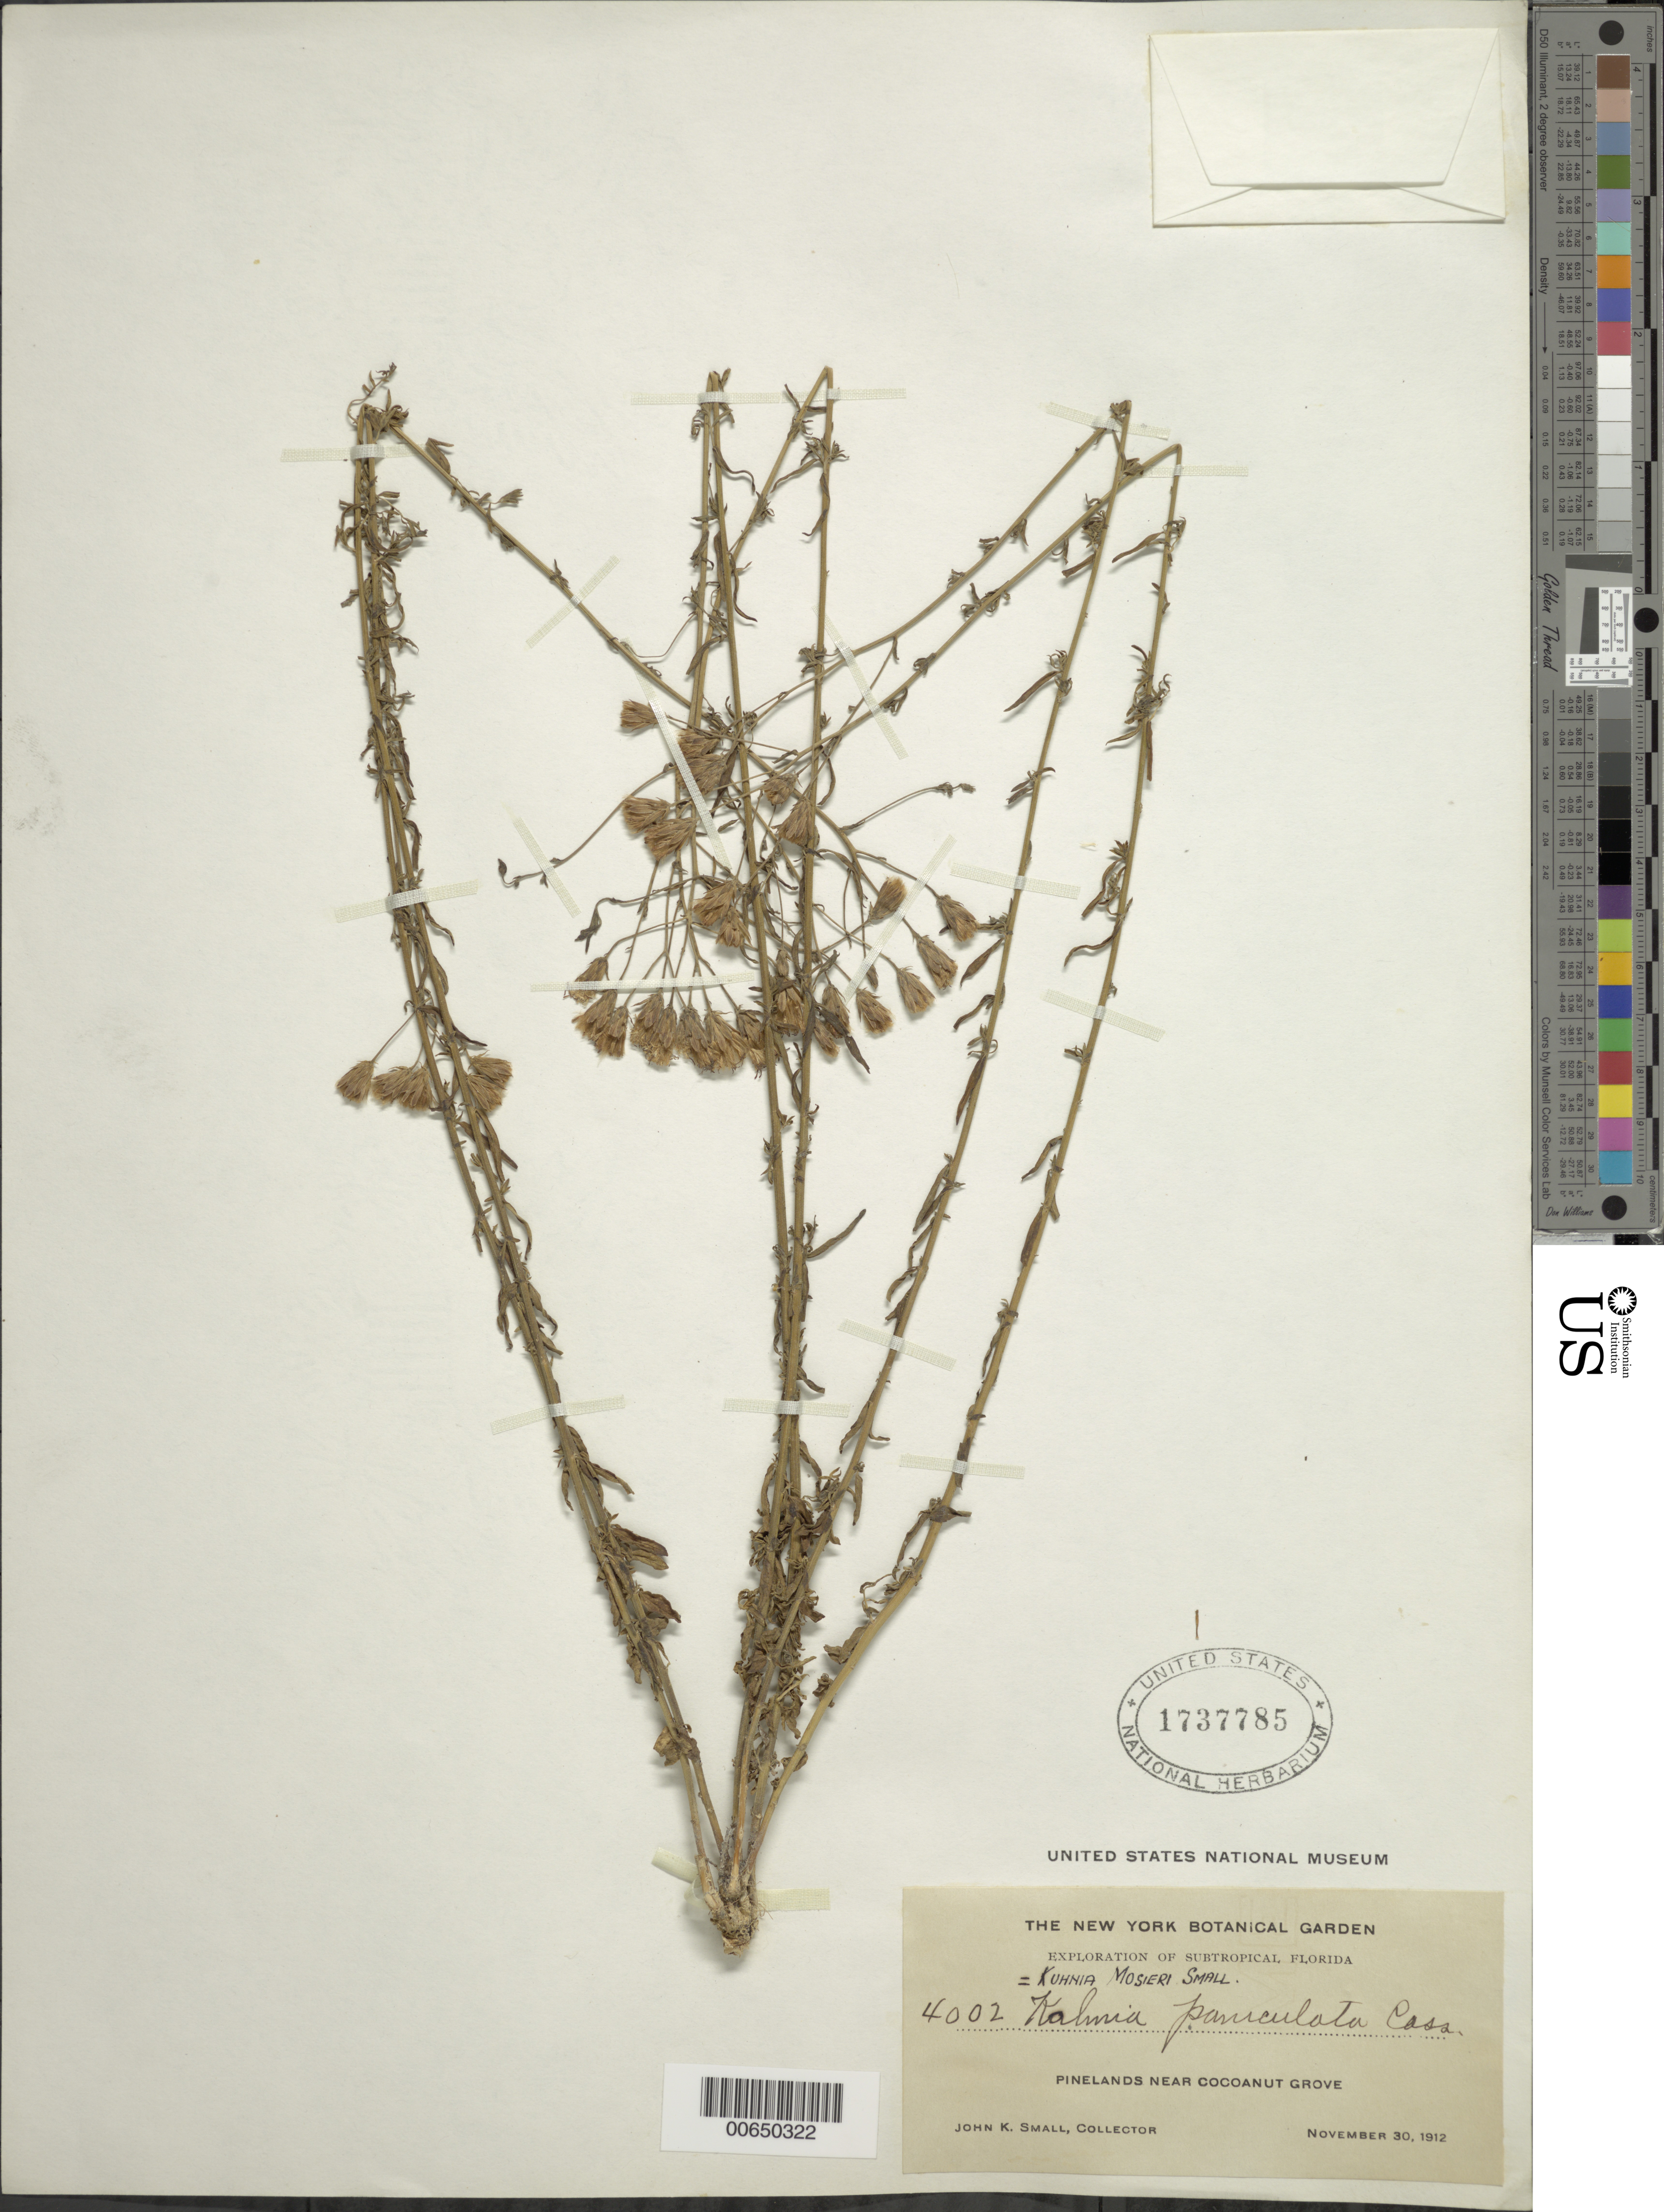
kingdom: Plantae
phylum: Tracheophyta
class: Magnoliopsida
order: Asterales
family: Asteraceae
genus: Brickellia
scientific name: Brickellia mosieri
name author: (Small) Shinners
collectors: J. K. Small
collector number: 4002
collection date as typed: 30 Nov 1912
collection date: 1912-11-30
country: United States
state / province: Florida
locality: Near Cocoanut Grove.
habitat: Pinelands.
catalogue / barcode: US 1737785